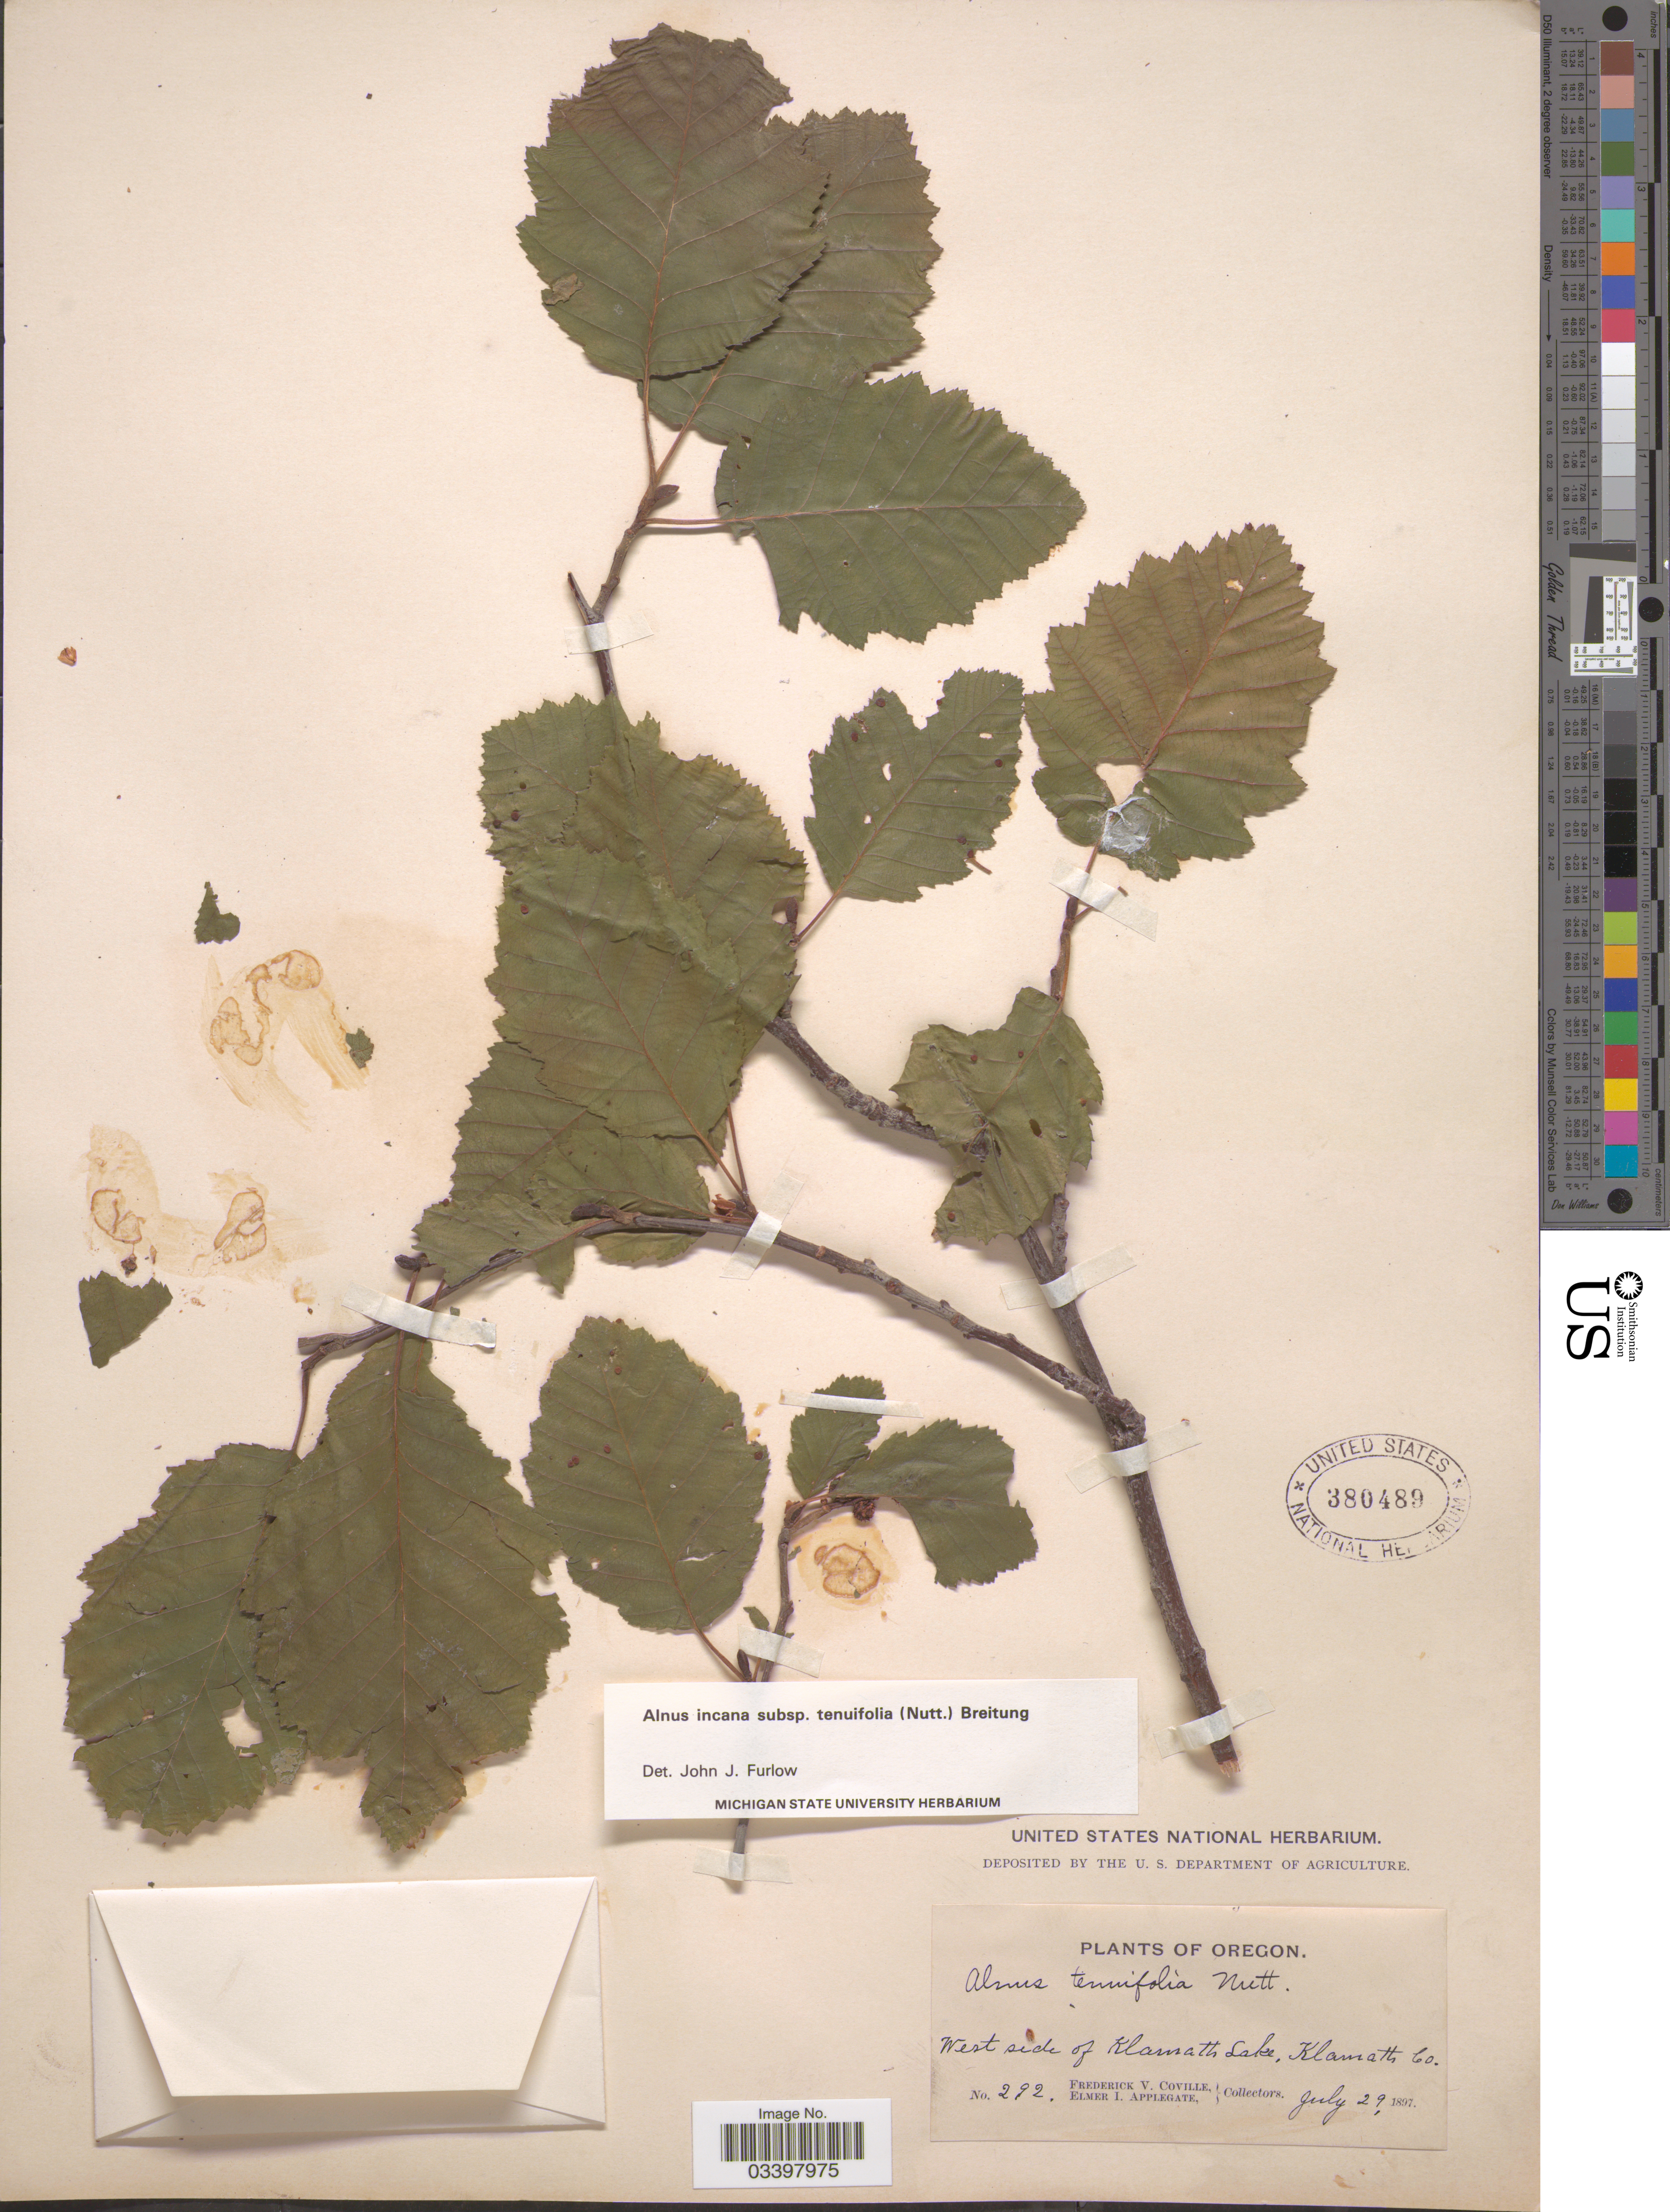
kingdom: Plantae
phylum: Tracheophyta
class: Magnoliopsida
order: Fagales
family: Betulaceae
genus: Alnus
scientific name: Alnus incana subsp. tenuifolia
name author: (Nutt.) Breitung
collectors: F. V. Coville & E. I. Applegate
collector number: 292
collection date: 1897-07-29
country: United States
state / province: Oregon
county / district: Klamath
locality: West side of Klamath Lake, Klamath Co.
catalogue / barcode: US 380489